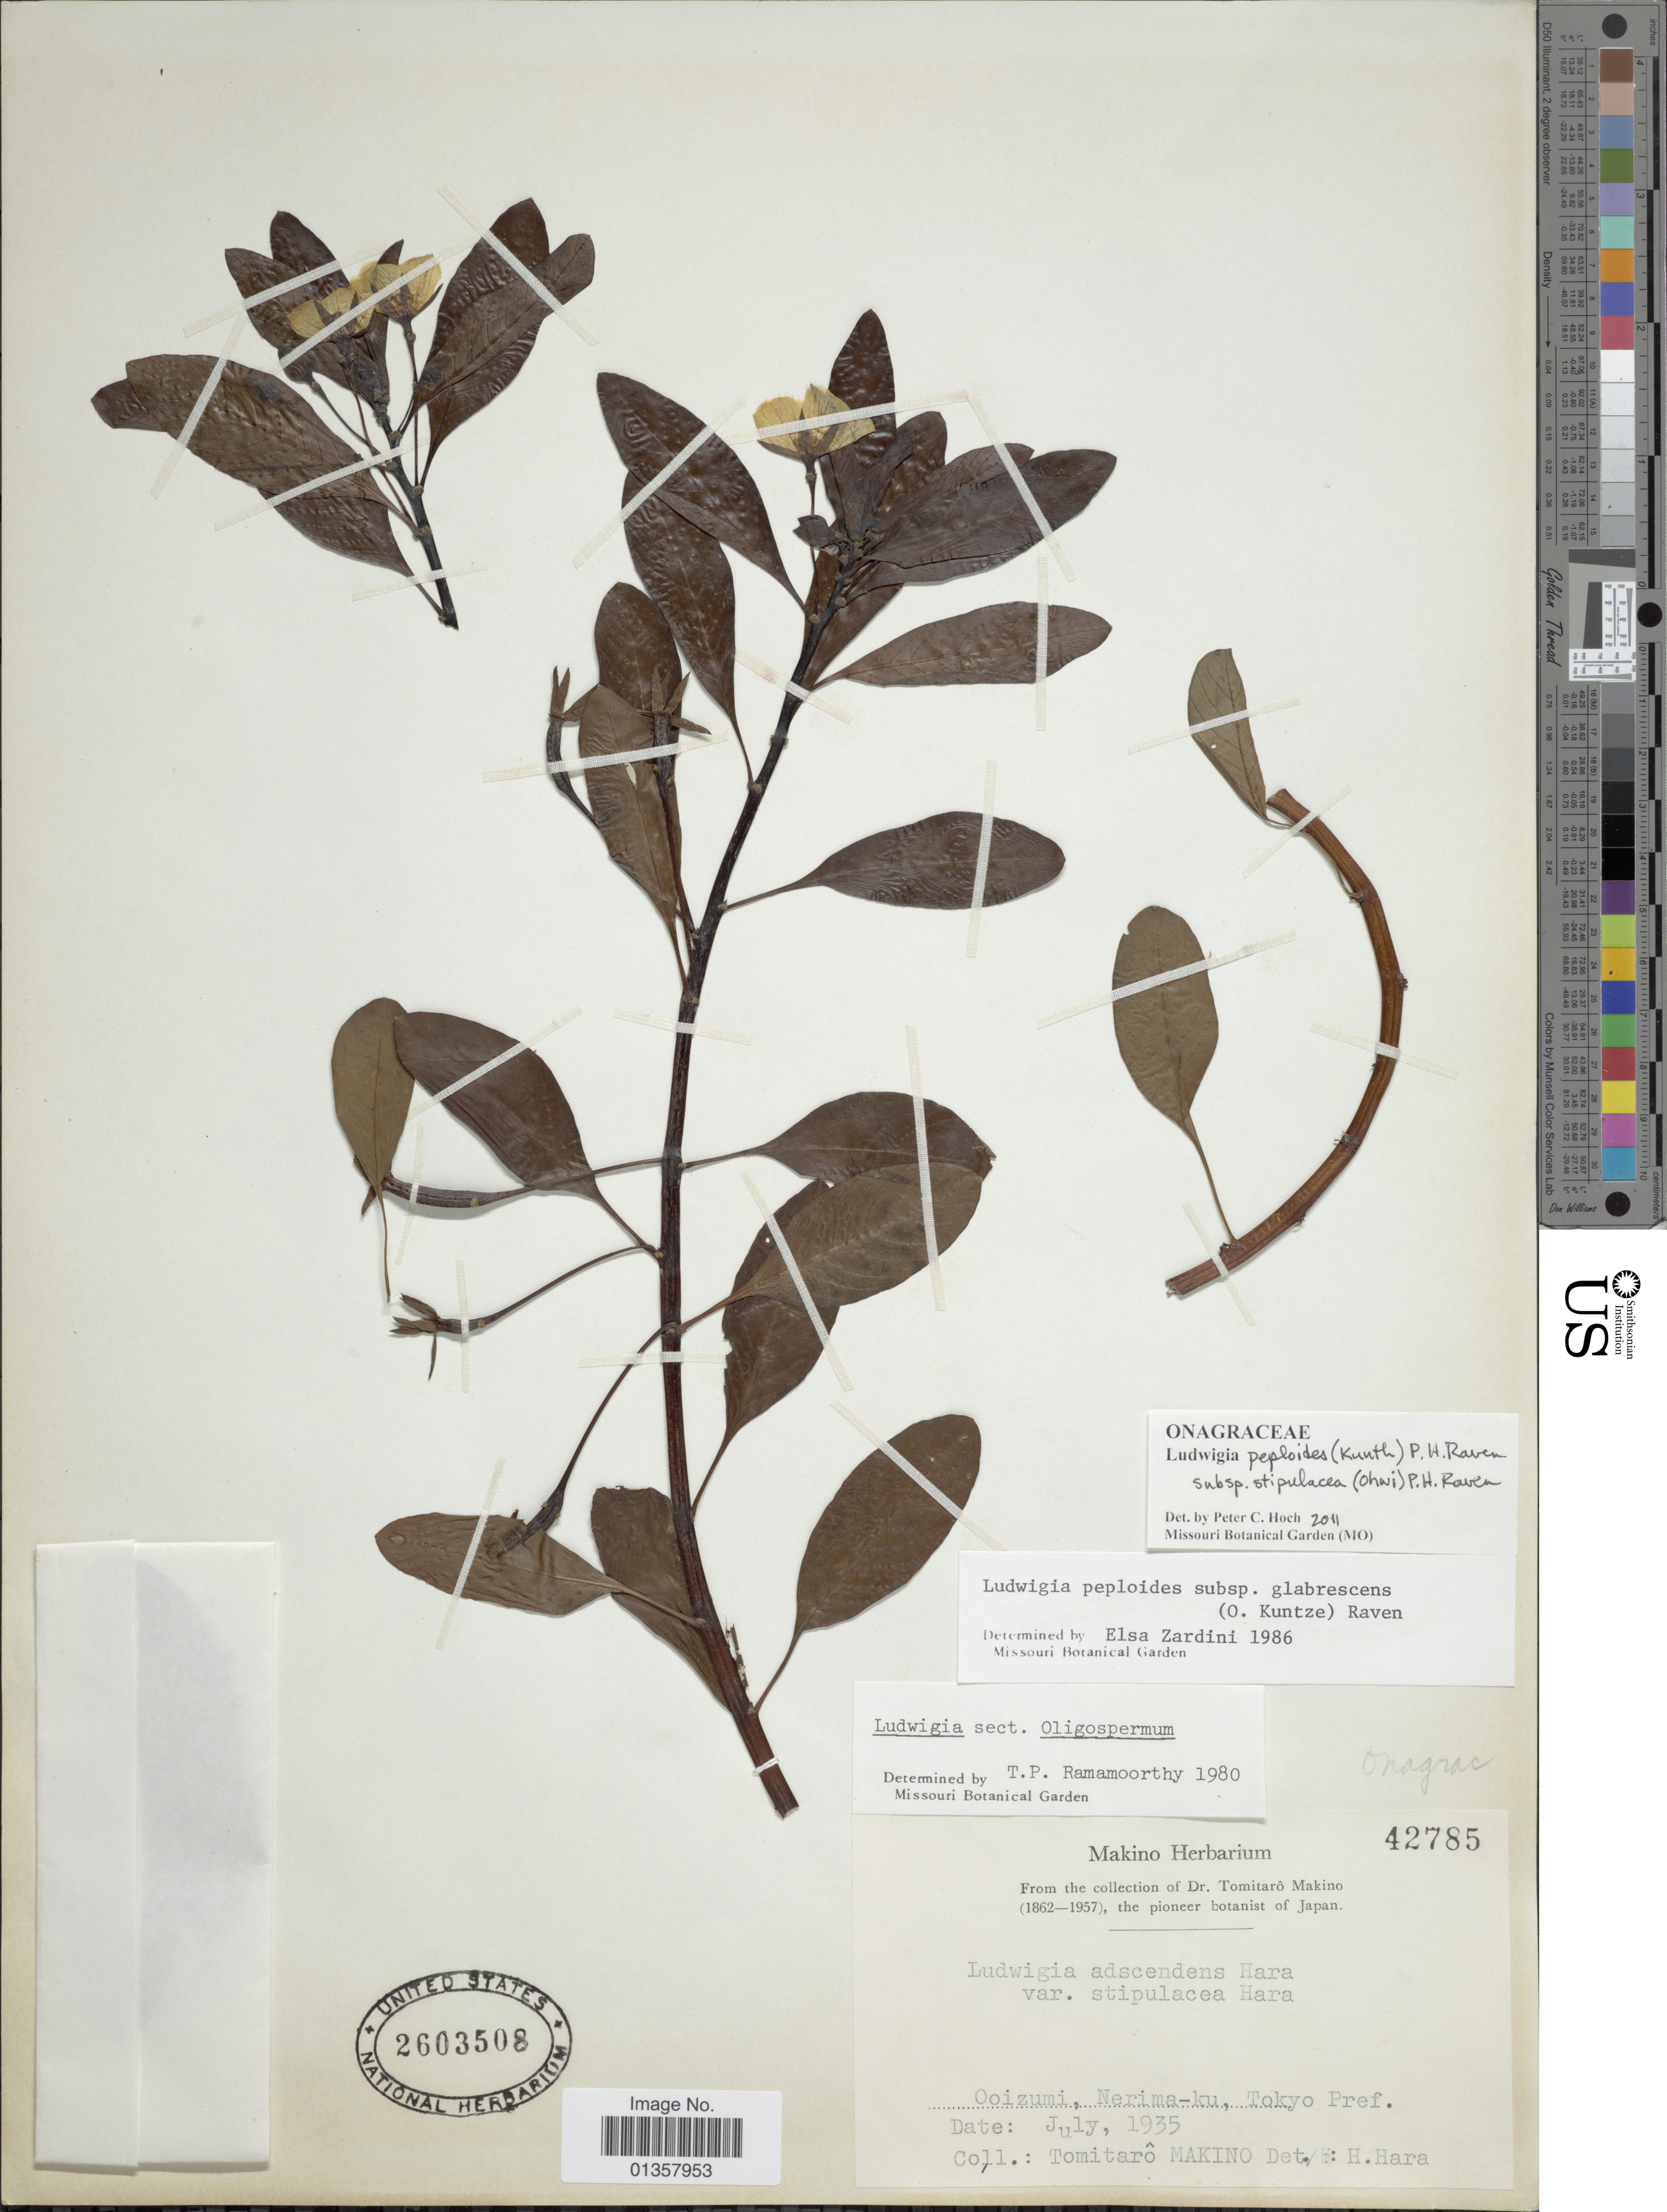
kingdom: Plantae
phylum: Tracheophyta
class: Magnoliopsida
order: Myrtales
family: Onagraceae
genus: Ludwigia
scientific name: Ludwigia peploides subsp. stipulacea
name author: (Ohwi) P.H. Raven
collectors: T. Makino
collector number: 42785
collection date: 1935-07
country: Japan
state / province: Tokyo, Federal City of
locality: Ooizumi, Nerima-ku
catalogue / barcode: US 2603508